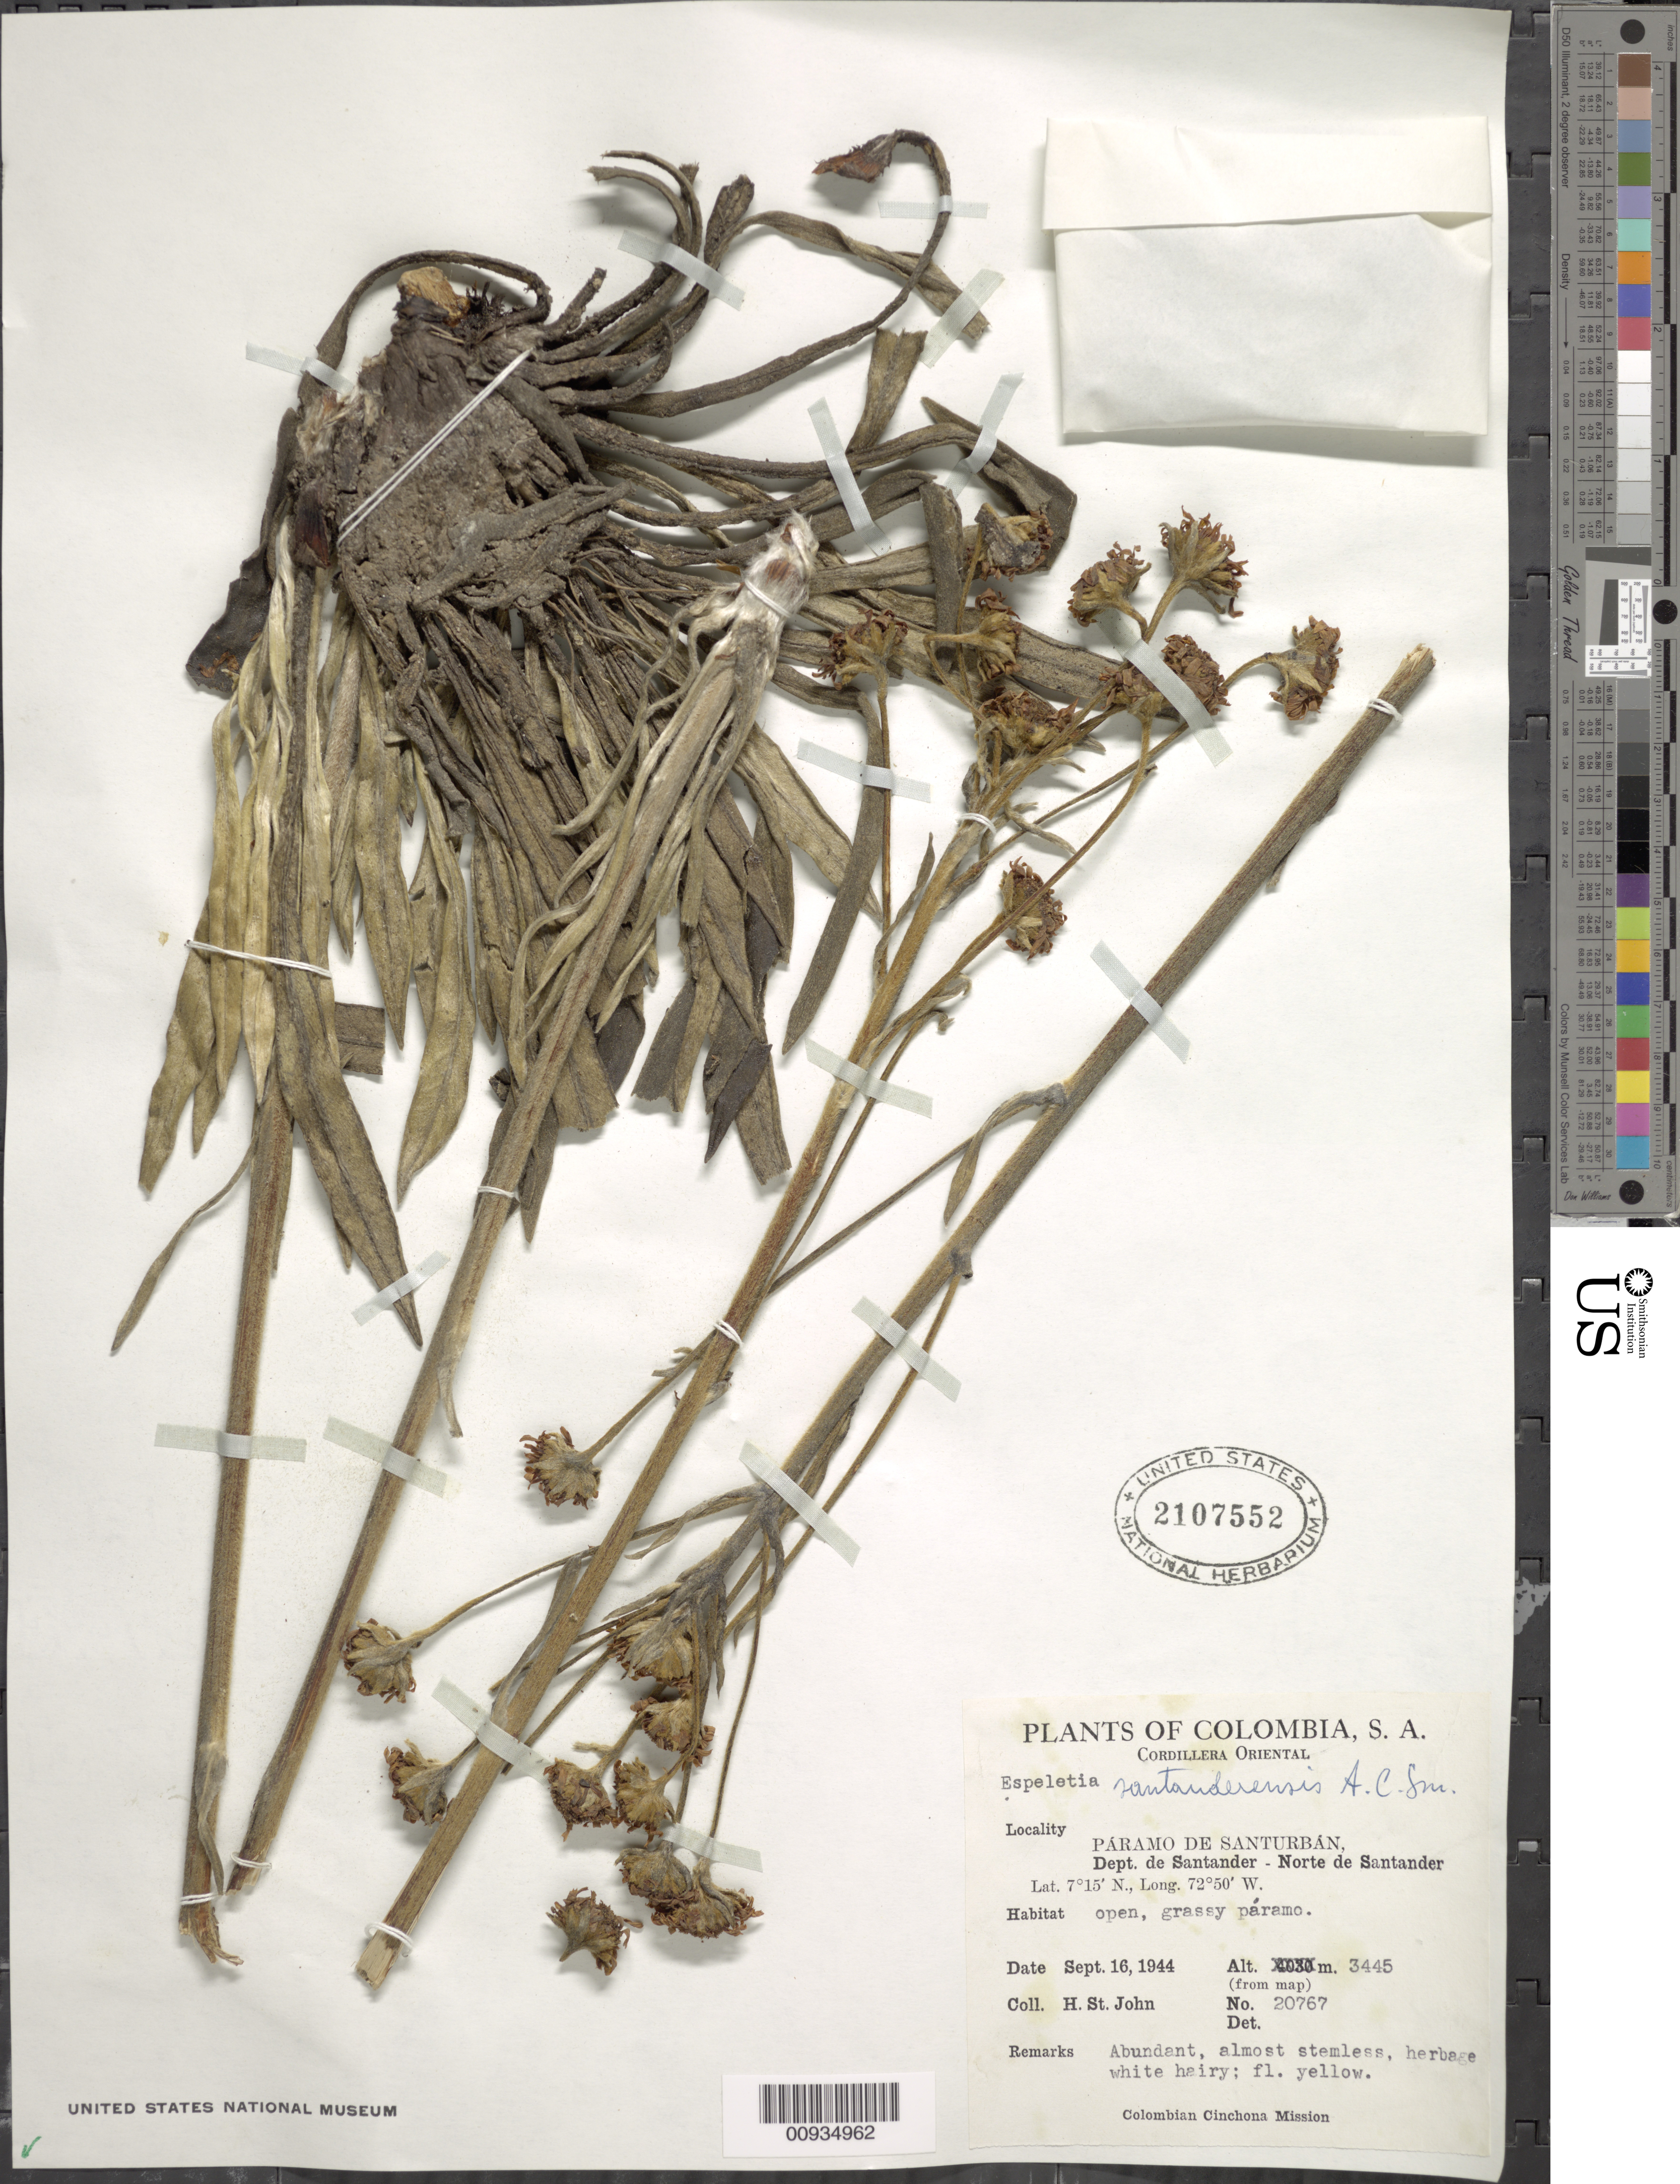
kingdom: Plantae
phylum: Tracheophyta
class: Magnoliopsida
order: Asterales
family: Asteraceae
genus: Espeletiopsis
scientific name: Espeletiopsis santanderensis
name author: (A.C. Sm.) Cuatrec.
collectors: -. St. John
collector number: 20767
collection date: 1944-09-16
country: Colombia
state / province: Santander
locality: Páramo de Santurbán.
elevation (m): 3445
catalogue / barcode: US 2107552